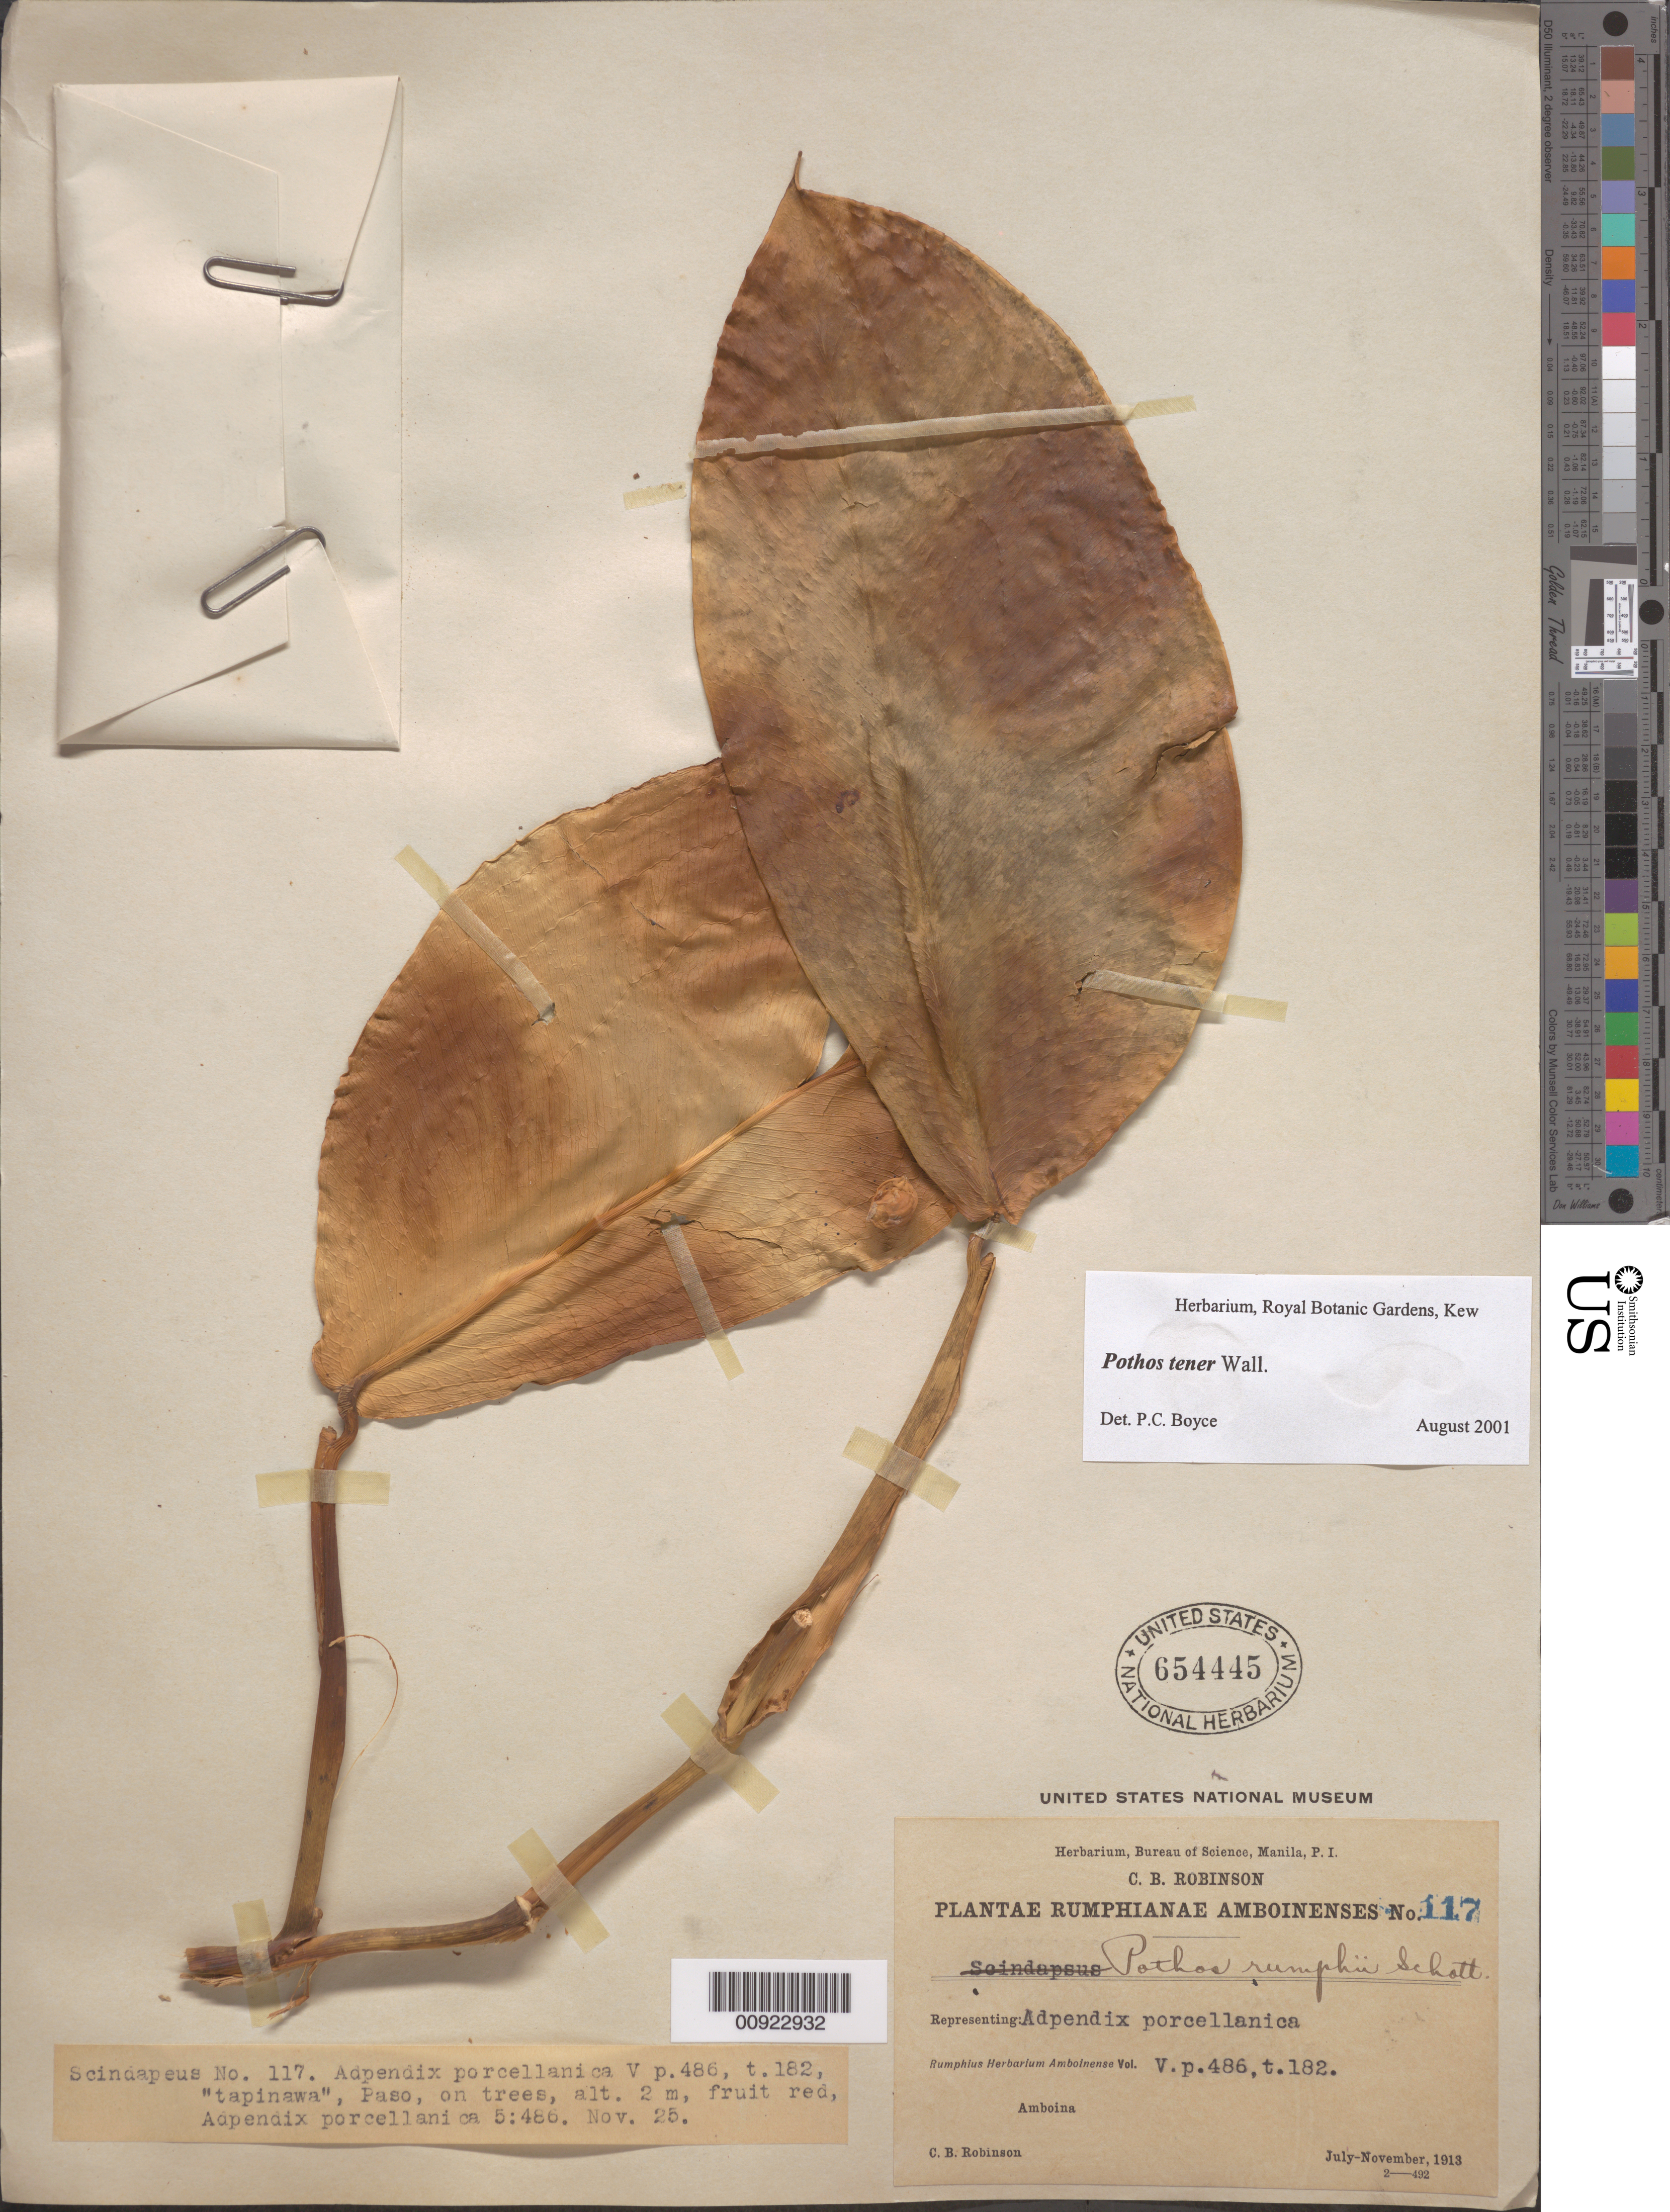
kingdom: Plantae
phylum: Tracheophyta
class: Liliopsida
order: Alismatales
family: Araceae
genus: Pothos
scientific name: Pothos tener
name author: Wall.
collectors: C. Robinson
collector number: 117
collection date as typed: Jul 1913 to Nov 1913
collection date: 1913-07/1913-11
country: Indonesia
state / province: Maluku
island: Amboina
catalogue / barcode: US 654445